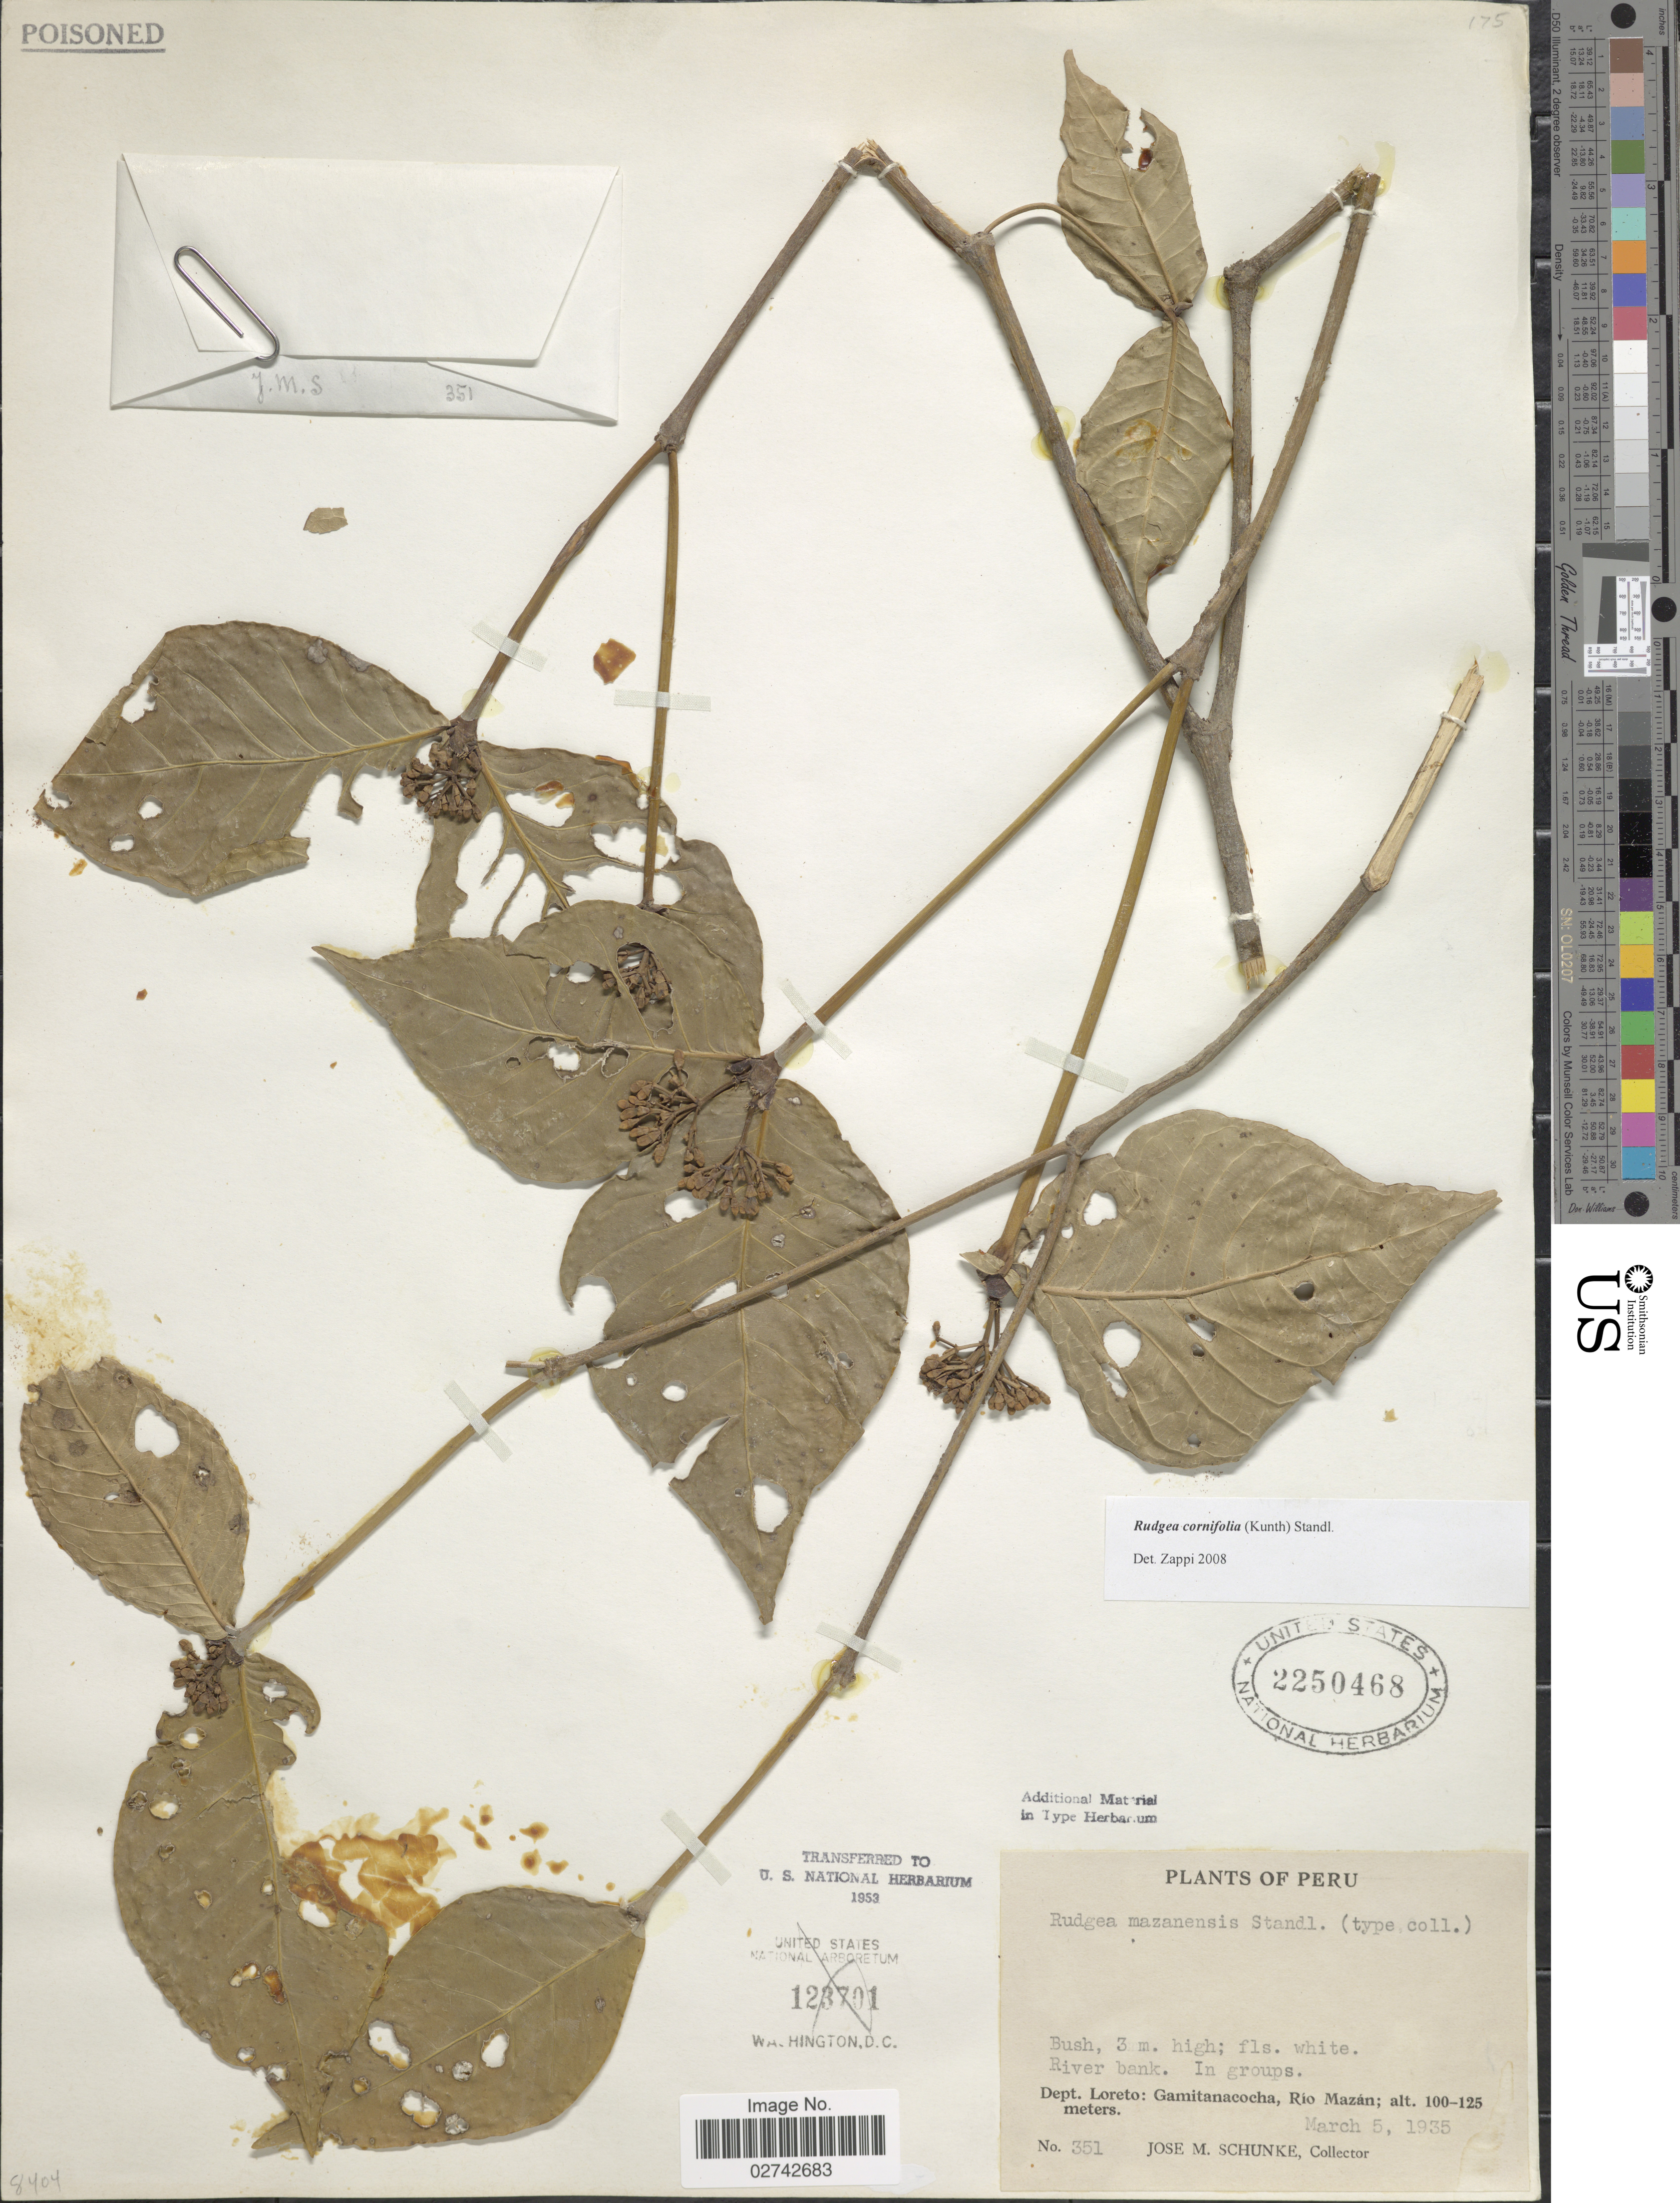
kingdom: Plantae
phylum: Tracheophyta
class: Magnoliopsida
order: Gentianales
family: Rubiaceae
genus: Rudgea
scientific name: Rudgea cornifolia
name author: (Kunth) Standl.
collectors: J. M. Schunke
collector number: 351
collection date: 1935-03-05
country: Peru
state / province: Loreto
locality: Gamitanacocha, Rio Mazan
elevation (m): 100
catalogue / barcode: US 2250468